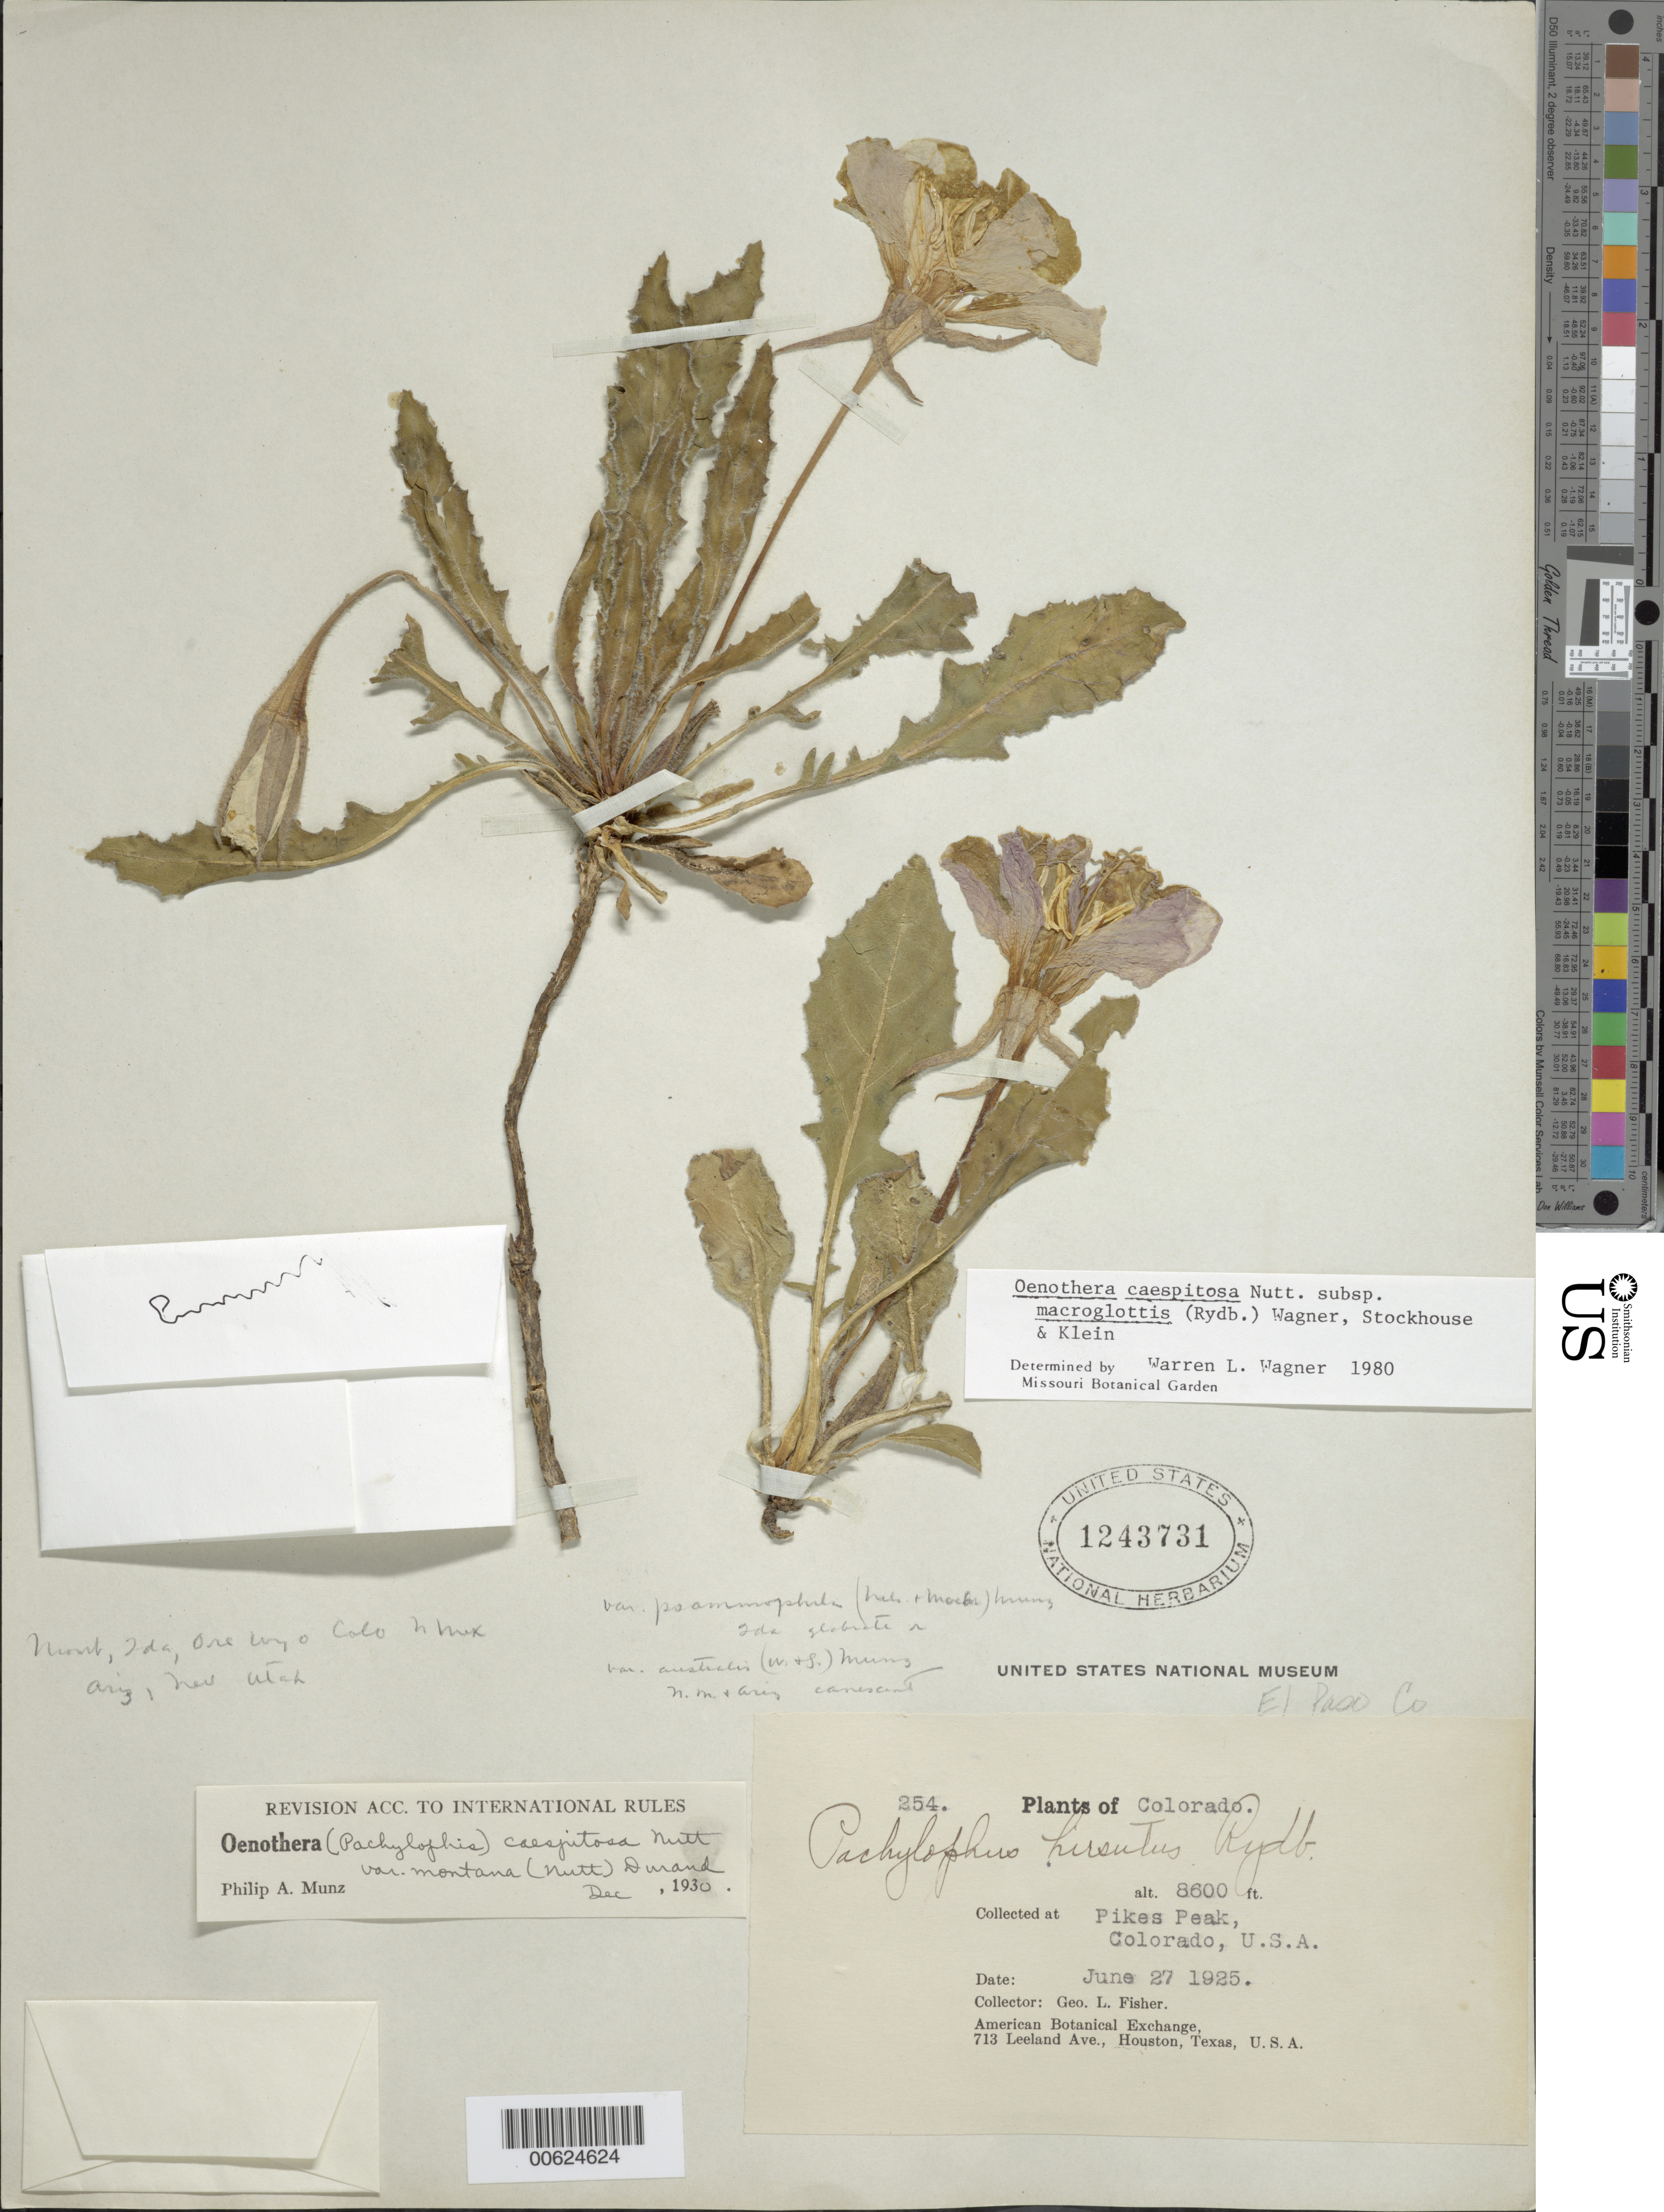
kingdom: Plantae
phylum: Tracheophyta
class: Magnoliopsida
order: Myrtales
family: Onagraceae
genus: Oenothera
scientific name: Oenothera cespitosa subsp. macroglottis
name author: (Rydb.) W.L. Wagner et al.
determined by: Wagner, W. L., (BOT), Smithsonian Institution - National Museum of Natural History (UNITED STATES)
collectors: G. L. Fisher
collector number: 254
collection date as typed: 27 Jun 1925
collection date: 1925-06-27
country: United States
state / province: Colorado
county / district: El Paso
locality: Pikes Peak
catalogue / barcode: US 1243731